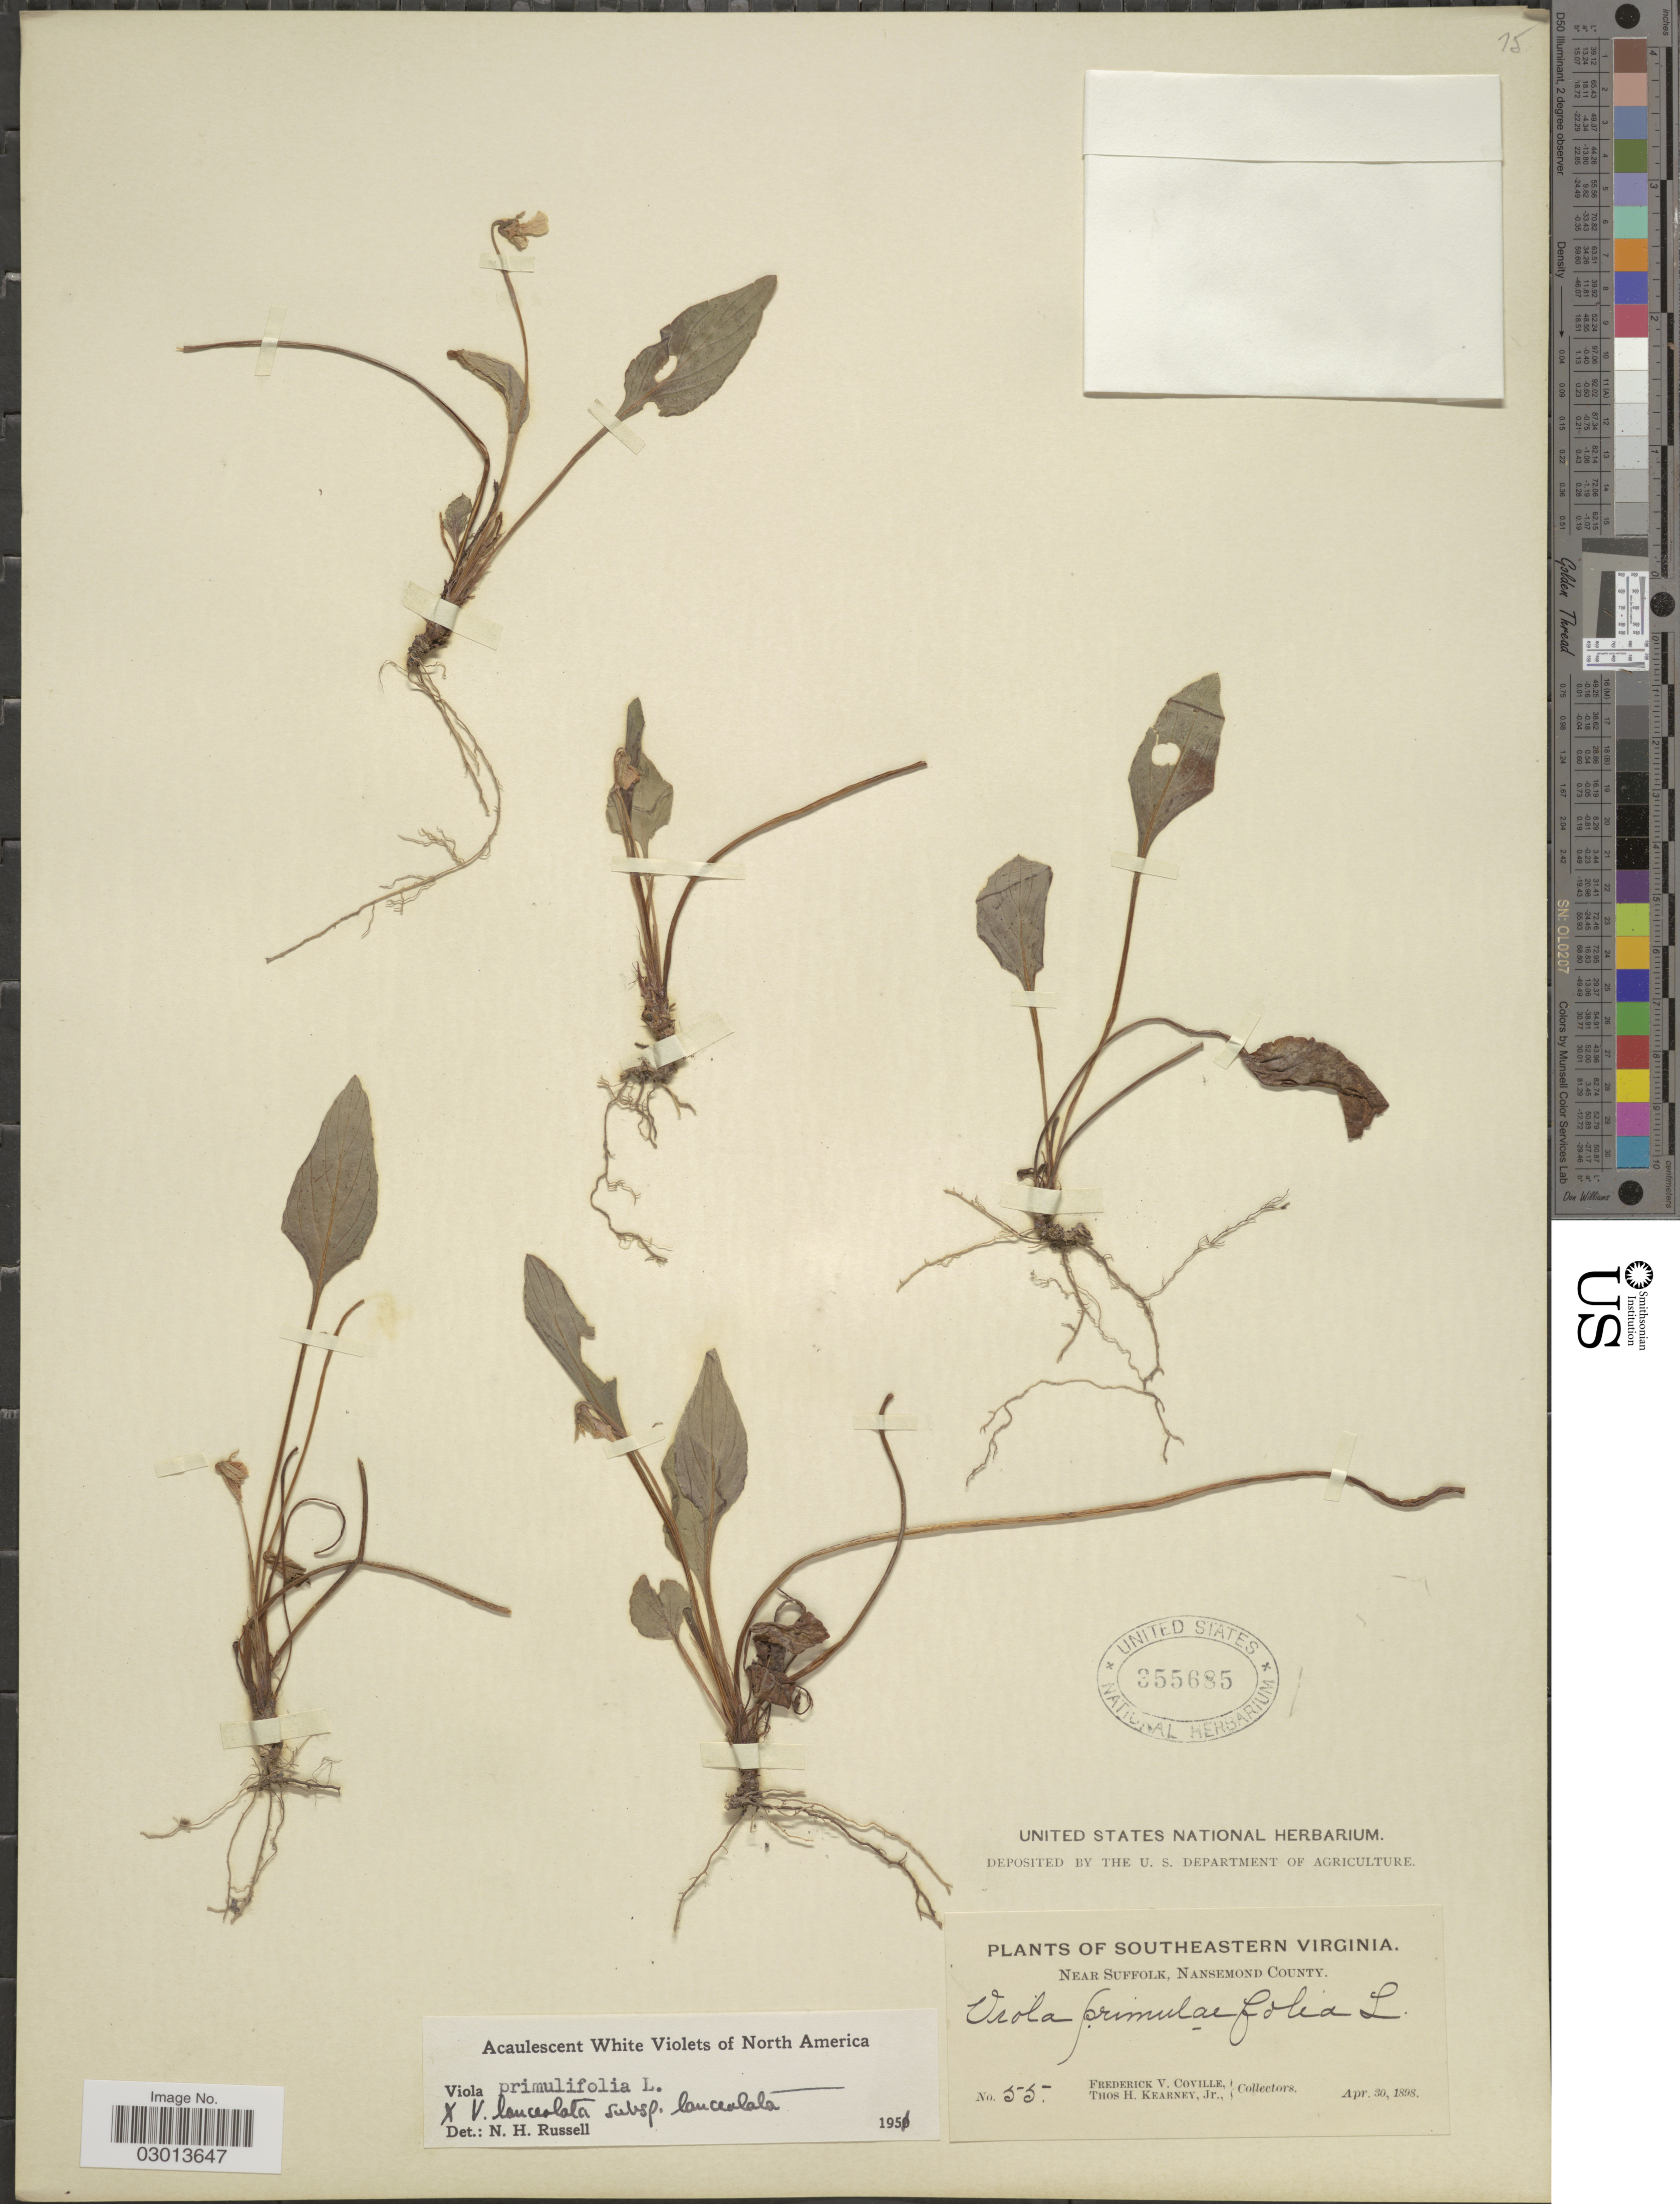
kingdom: Plantae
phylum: Tracheophyta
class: Magnoliopsida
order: Malpighiales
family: Violaceae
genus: Viola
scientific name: Viola primulifolia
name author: L.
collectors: F. V. Coville & T. H. Kearney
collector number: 55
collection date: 1898-04-30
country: United States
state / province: Virginia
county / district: City of Suffolk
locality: Southeastern Virginia. Near Suffolk, Nansemont County.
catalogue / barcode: US 355685